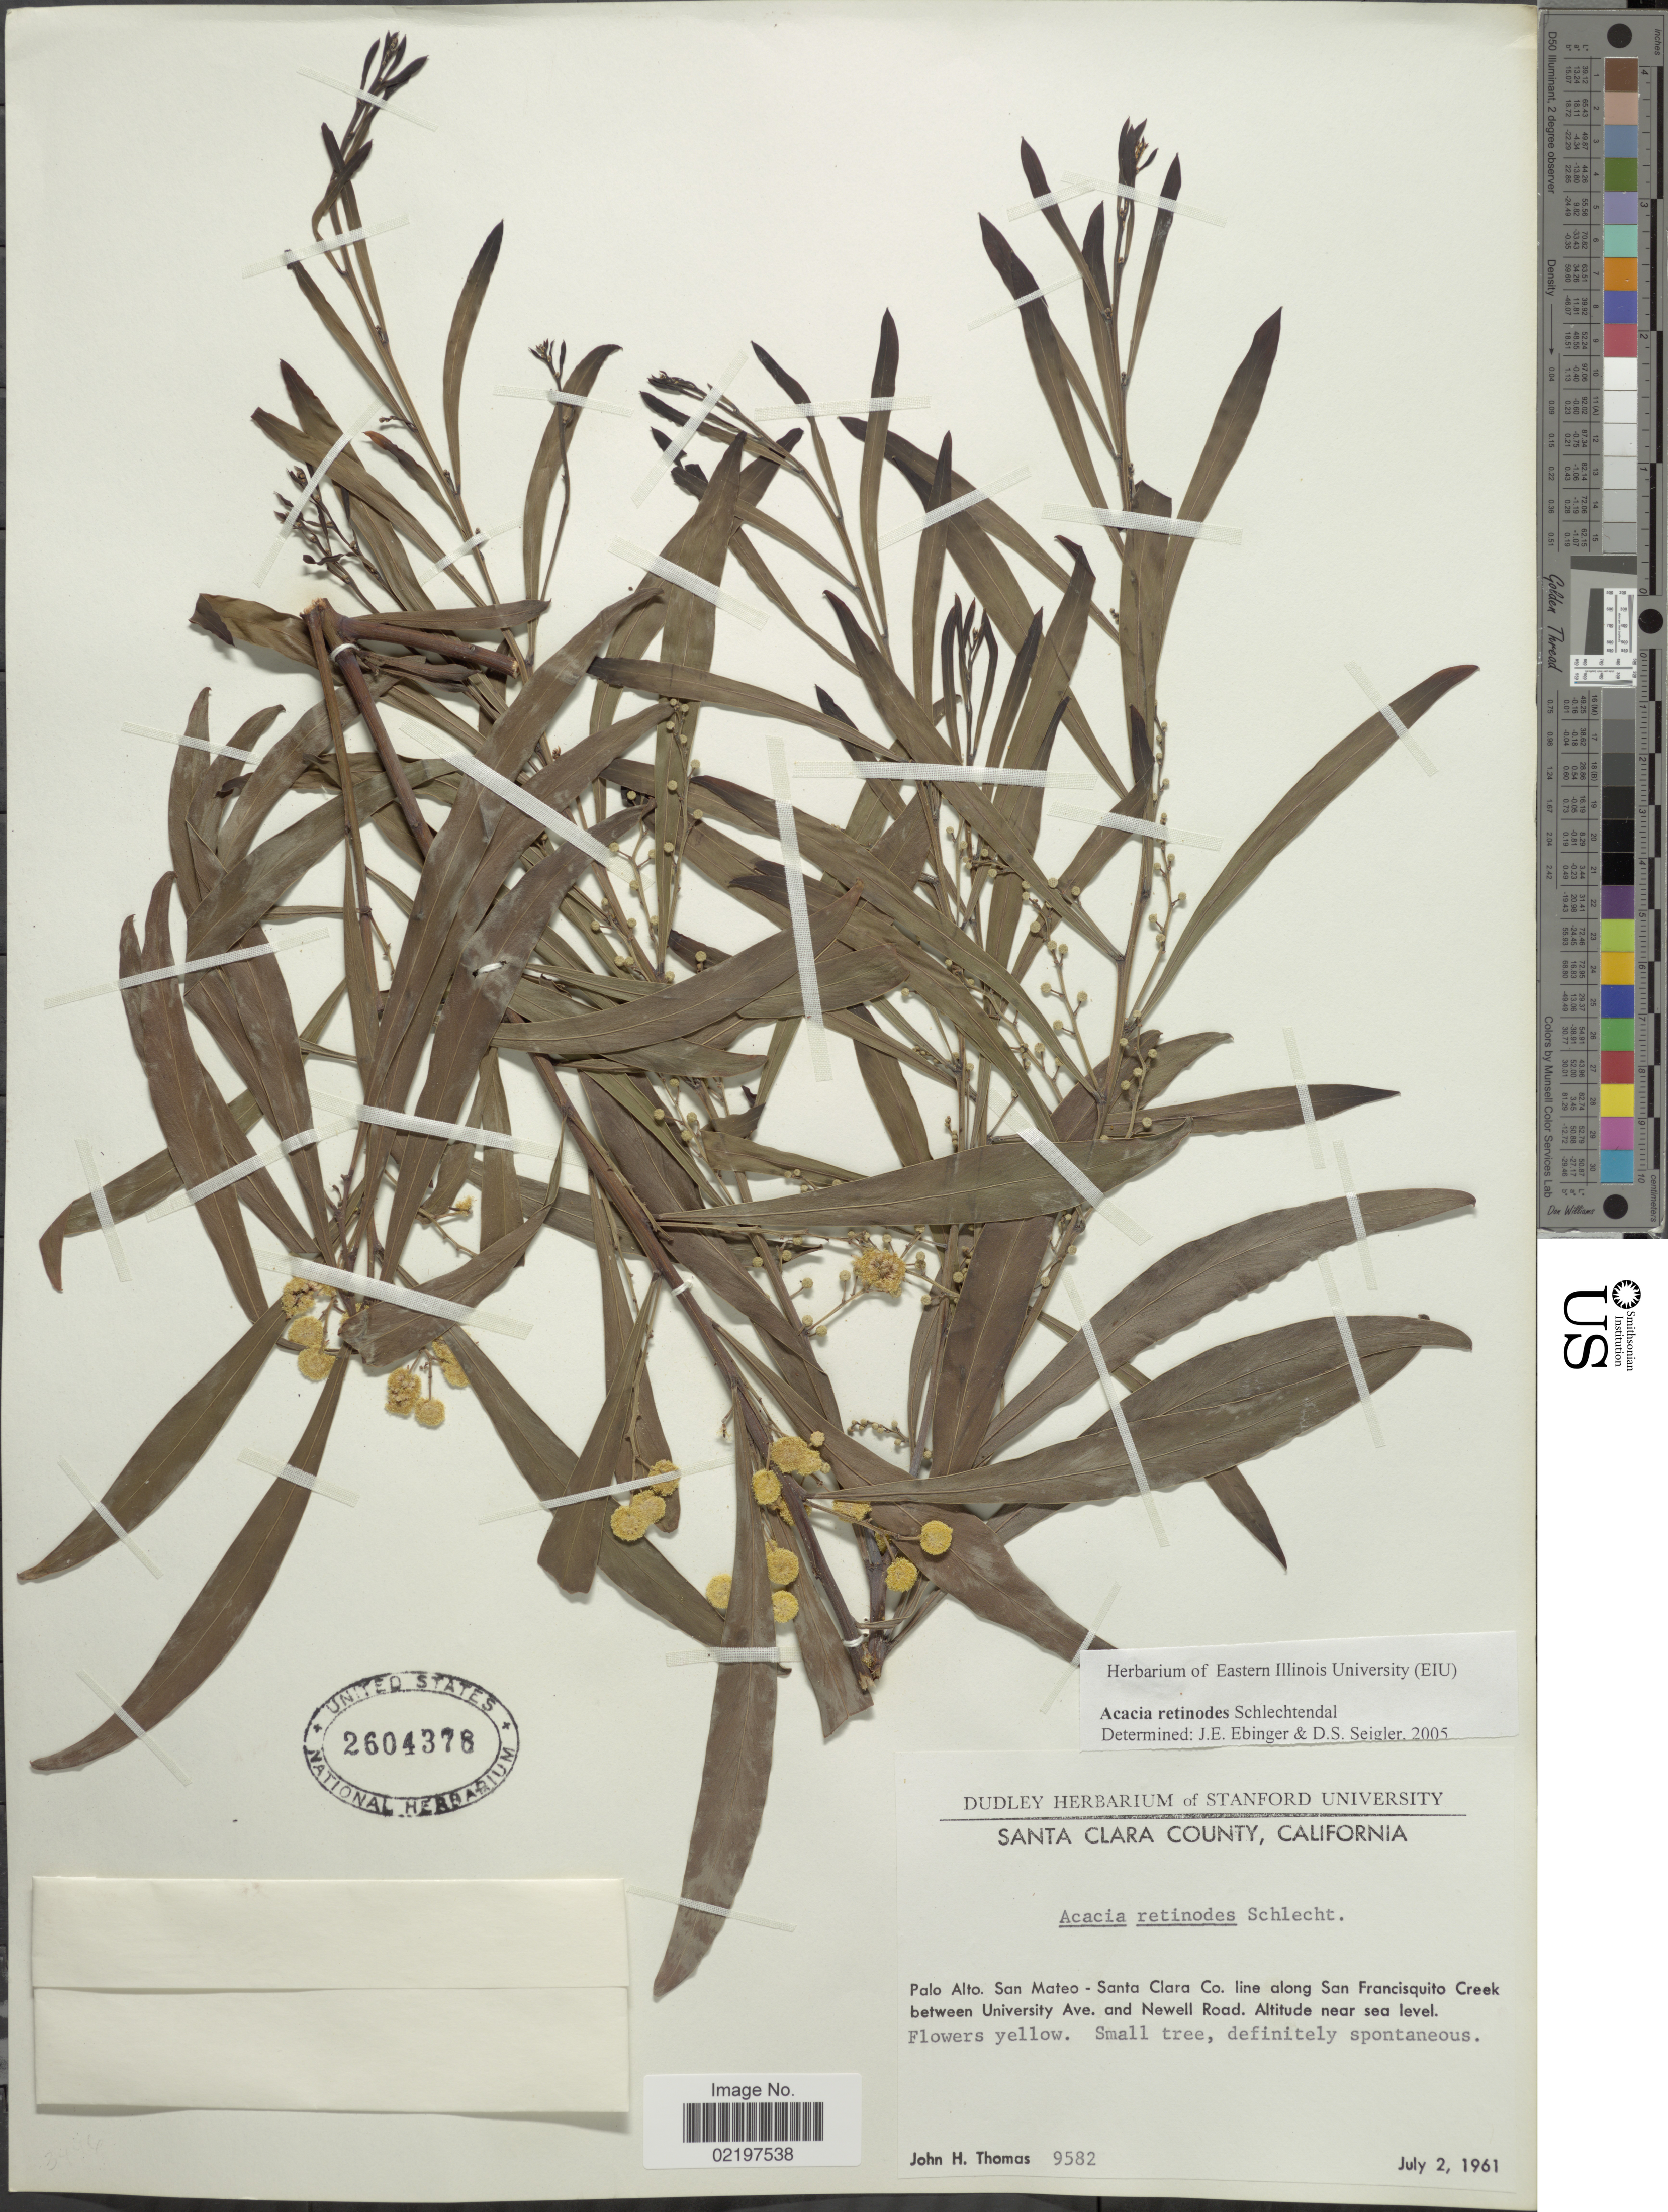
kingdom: Plantae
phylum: Tracheophyta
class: Magnoliopsida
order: Fabales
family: Fabaceae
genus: Acacia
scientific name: Acacia retinodes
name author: Schltdl.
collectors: J. H. Thomas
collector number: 9582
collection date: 1961-07-02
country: United States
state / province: California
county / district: Santa Clara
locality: Santa Clara County, Palo. Alto. San Mateo - Santa Clara Co. line along San Francisquito Creek between University Ave. and Newell Road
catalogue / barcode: US 2604378